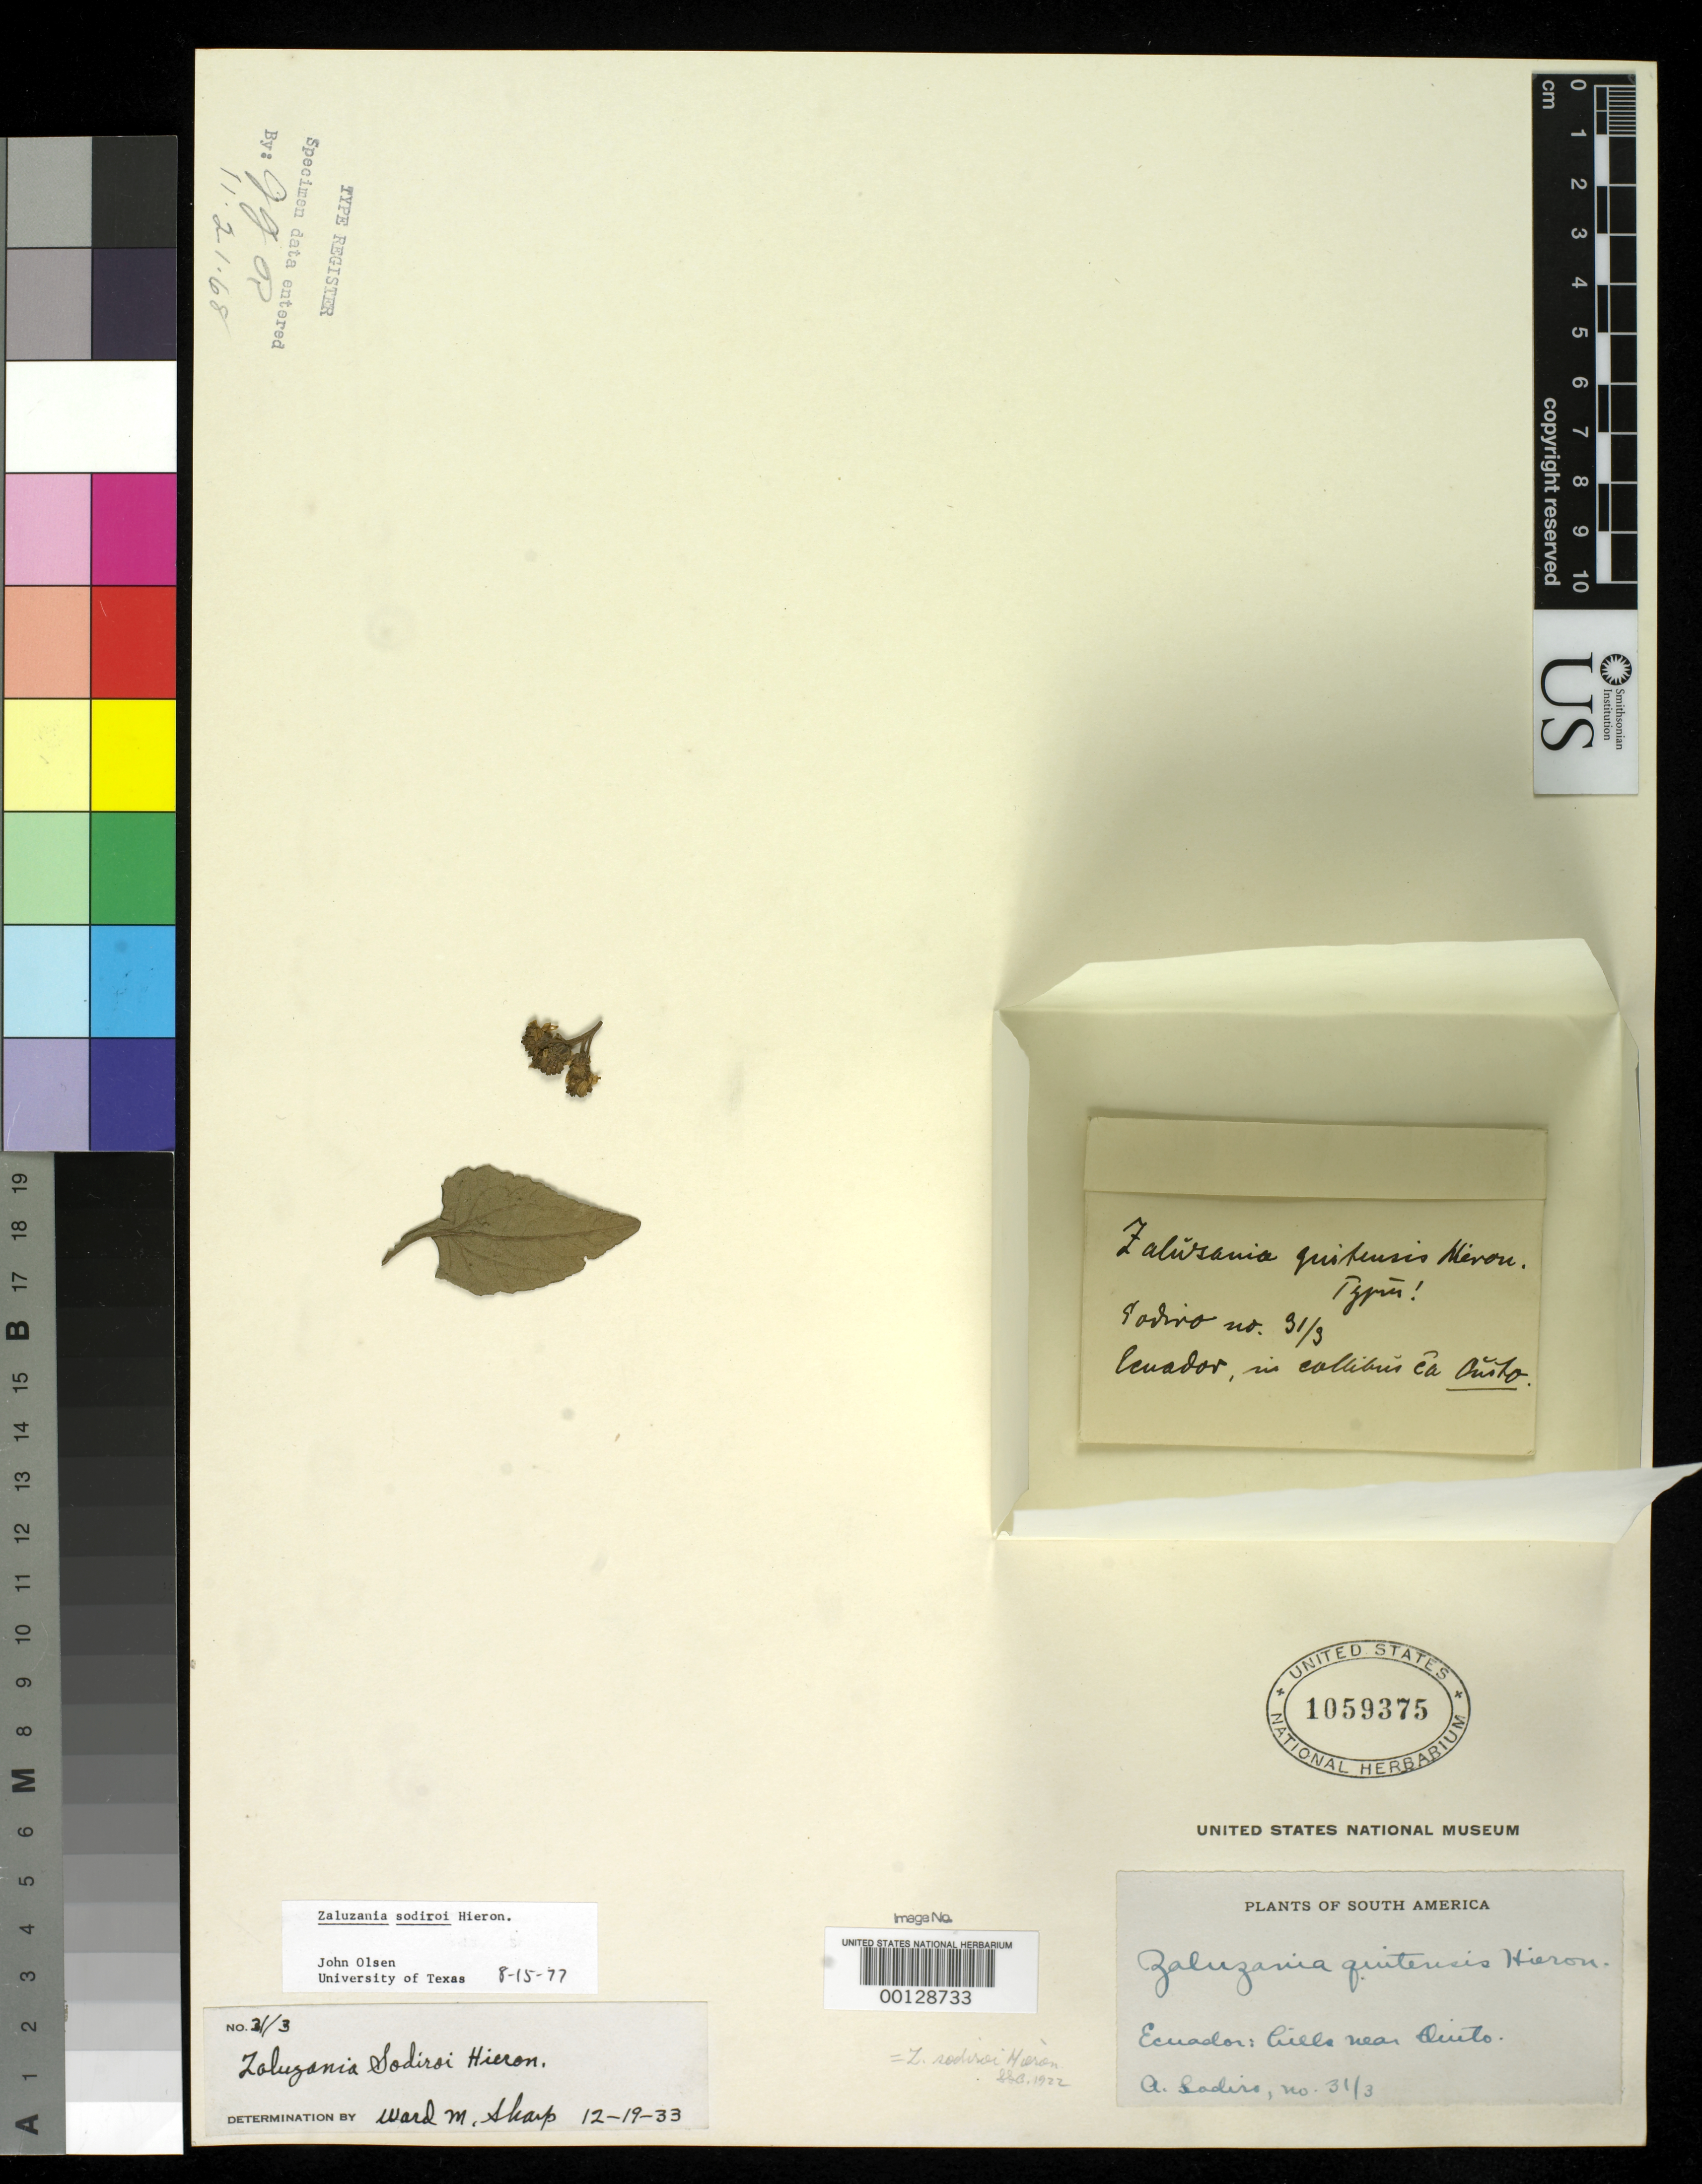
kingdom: Plantae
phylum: Tracheophyta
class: Magnoliopsida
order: Asterales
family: Asteraceae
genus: Zaluzania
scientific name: Zaluzania quitensis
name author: Hieron.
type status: Type Fragment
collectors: L. Sodiro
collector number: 31-3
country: Ecuador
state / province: Pichincha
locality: Quito.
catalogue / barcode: US 1059375